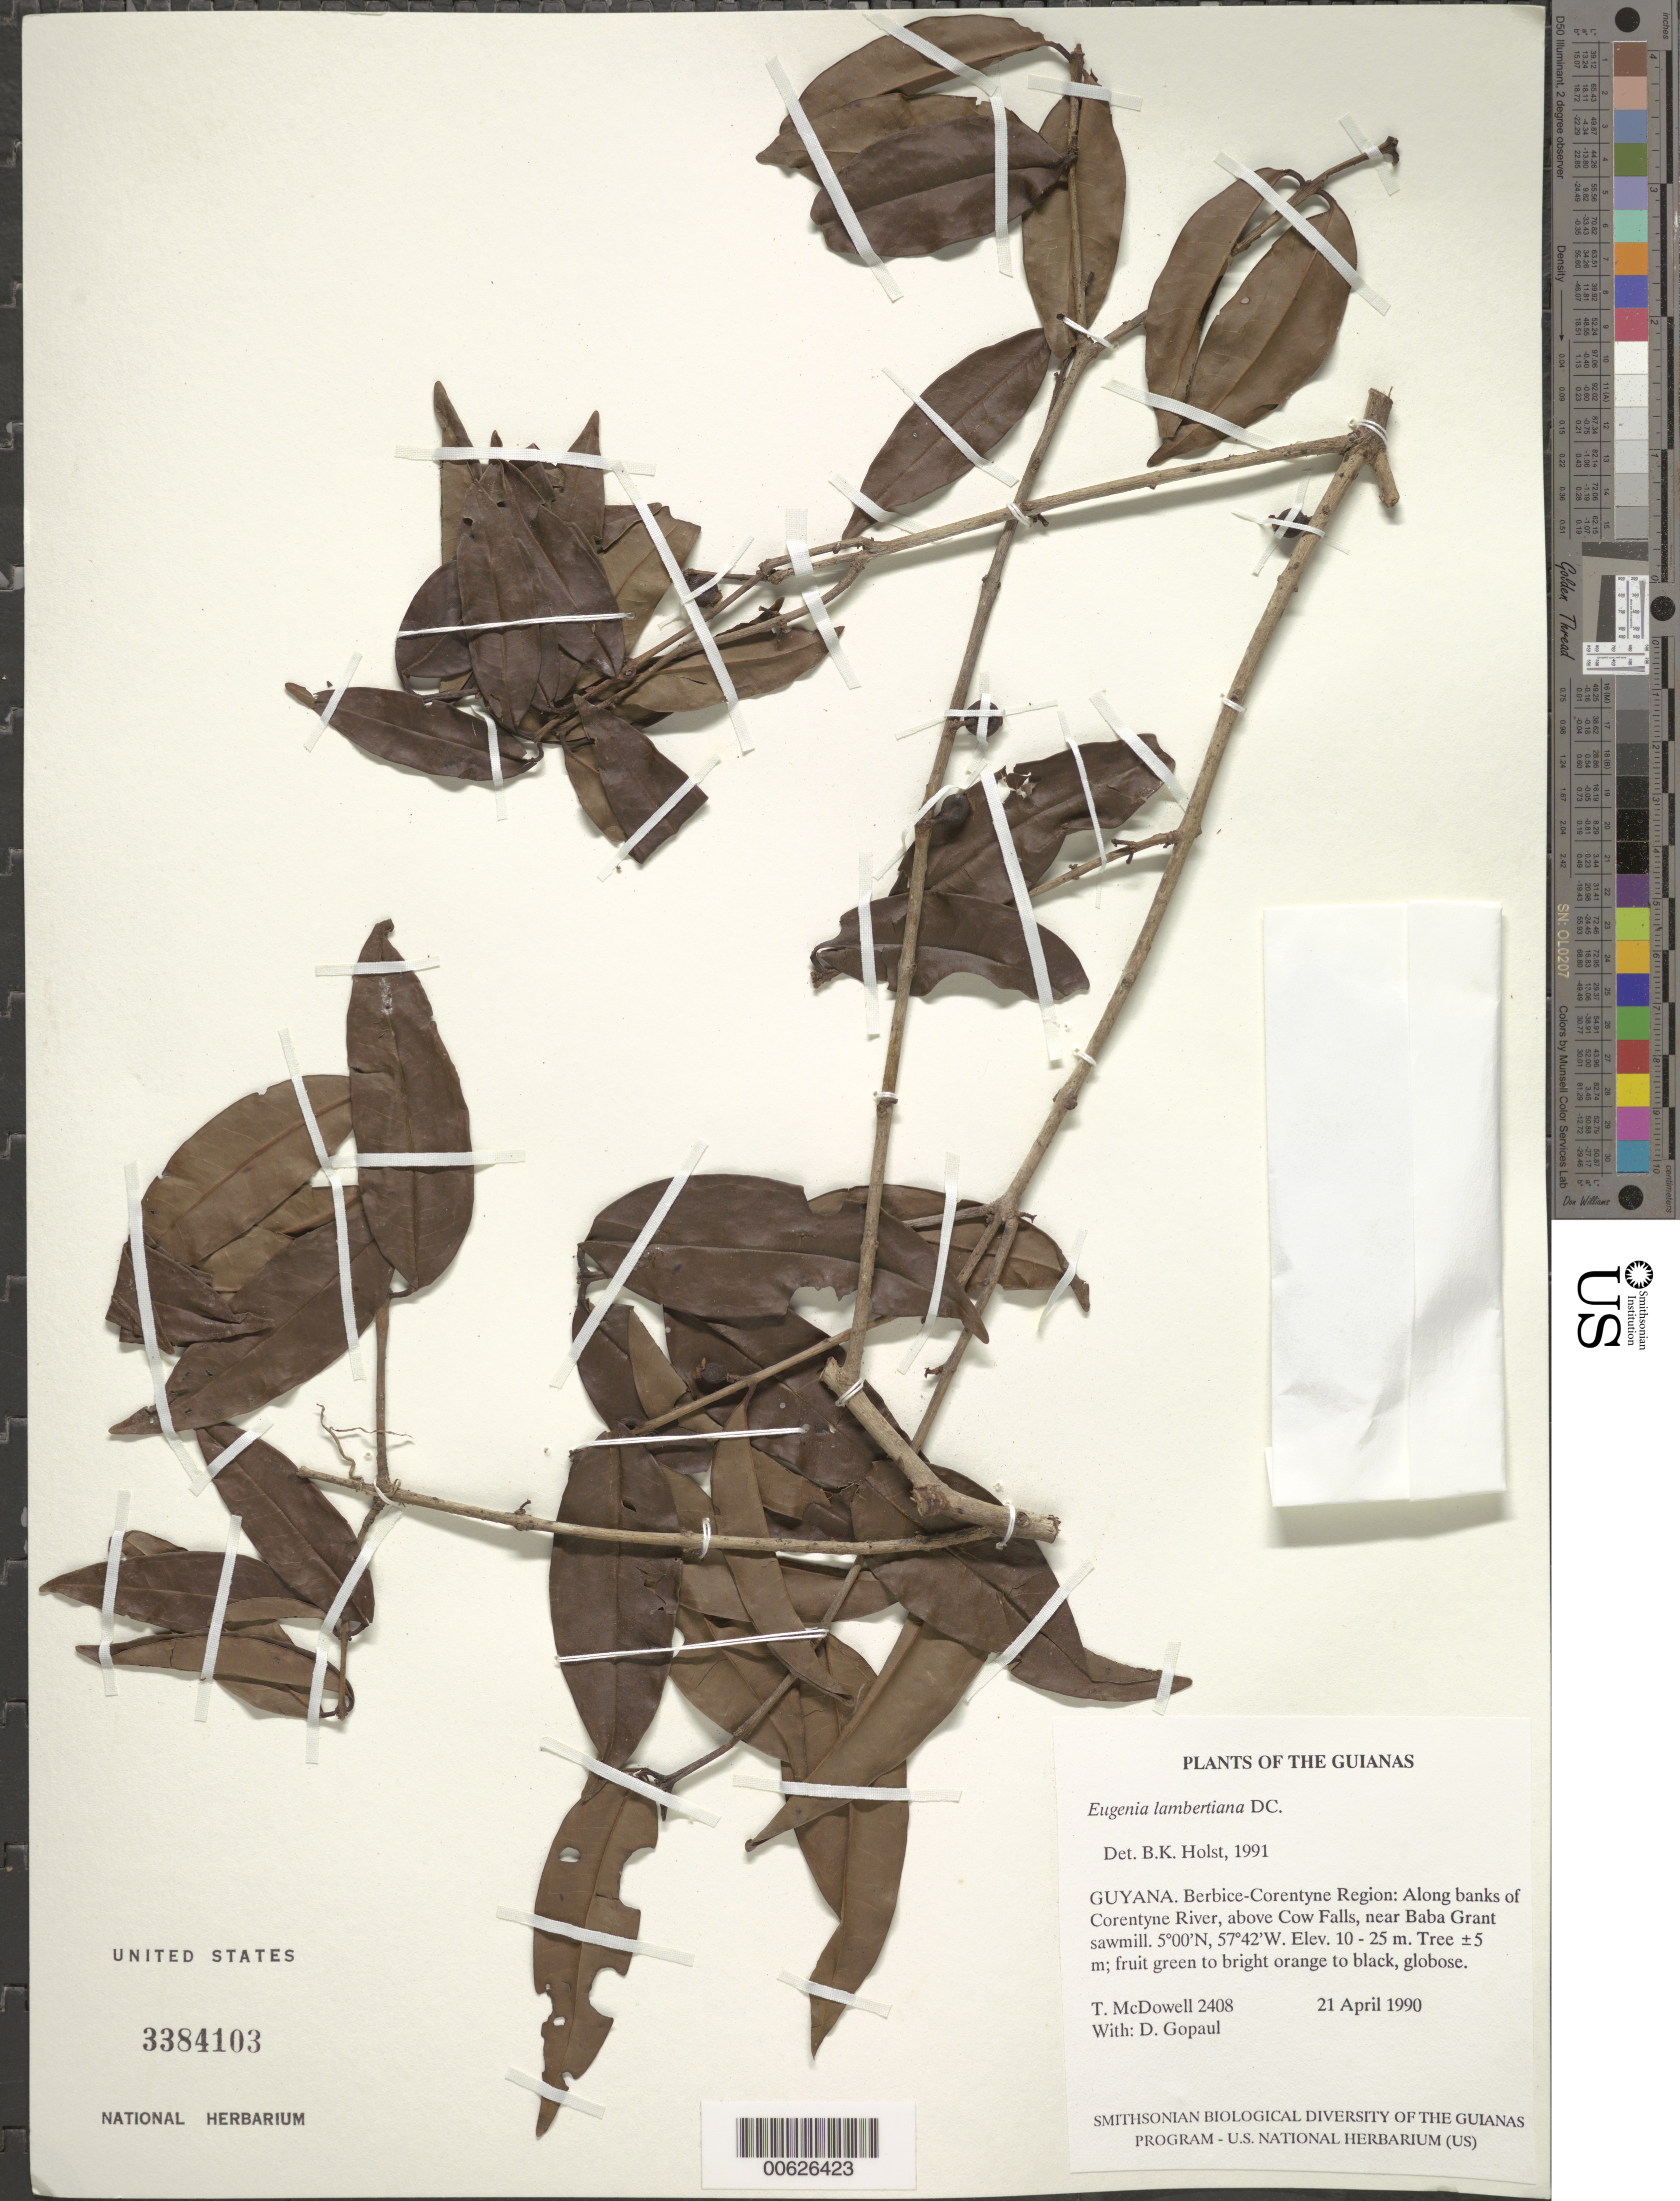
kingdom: Plantae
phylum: Tracheophyta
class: Magnoliopsida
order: Myrtales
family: Myrtaceae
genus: Eugenia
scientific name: Eugenia lambertiana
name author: DC.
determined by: Holst, Bruce K.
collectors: T. McDowell & D. Gopaul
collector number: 2408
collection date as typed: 21 April 1990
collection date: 1990-04-21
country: Guyana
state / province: E. Berbice-Corentyne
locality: Corentyne River, above Cow Falls, near Baba Grant sawmill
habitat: Along banks of river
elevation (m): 10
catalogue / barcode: US 3384103